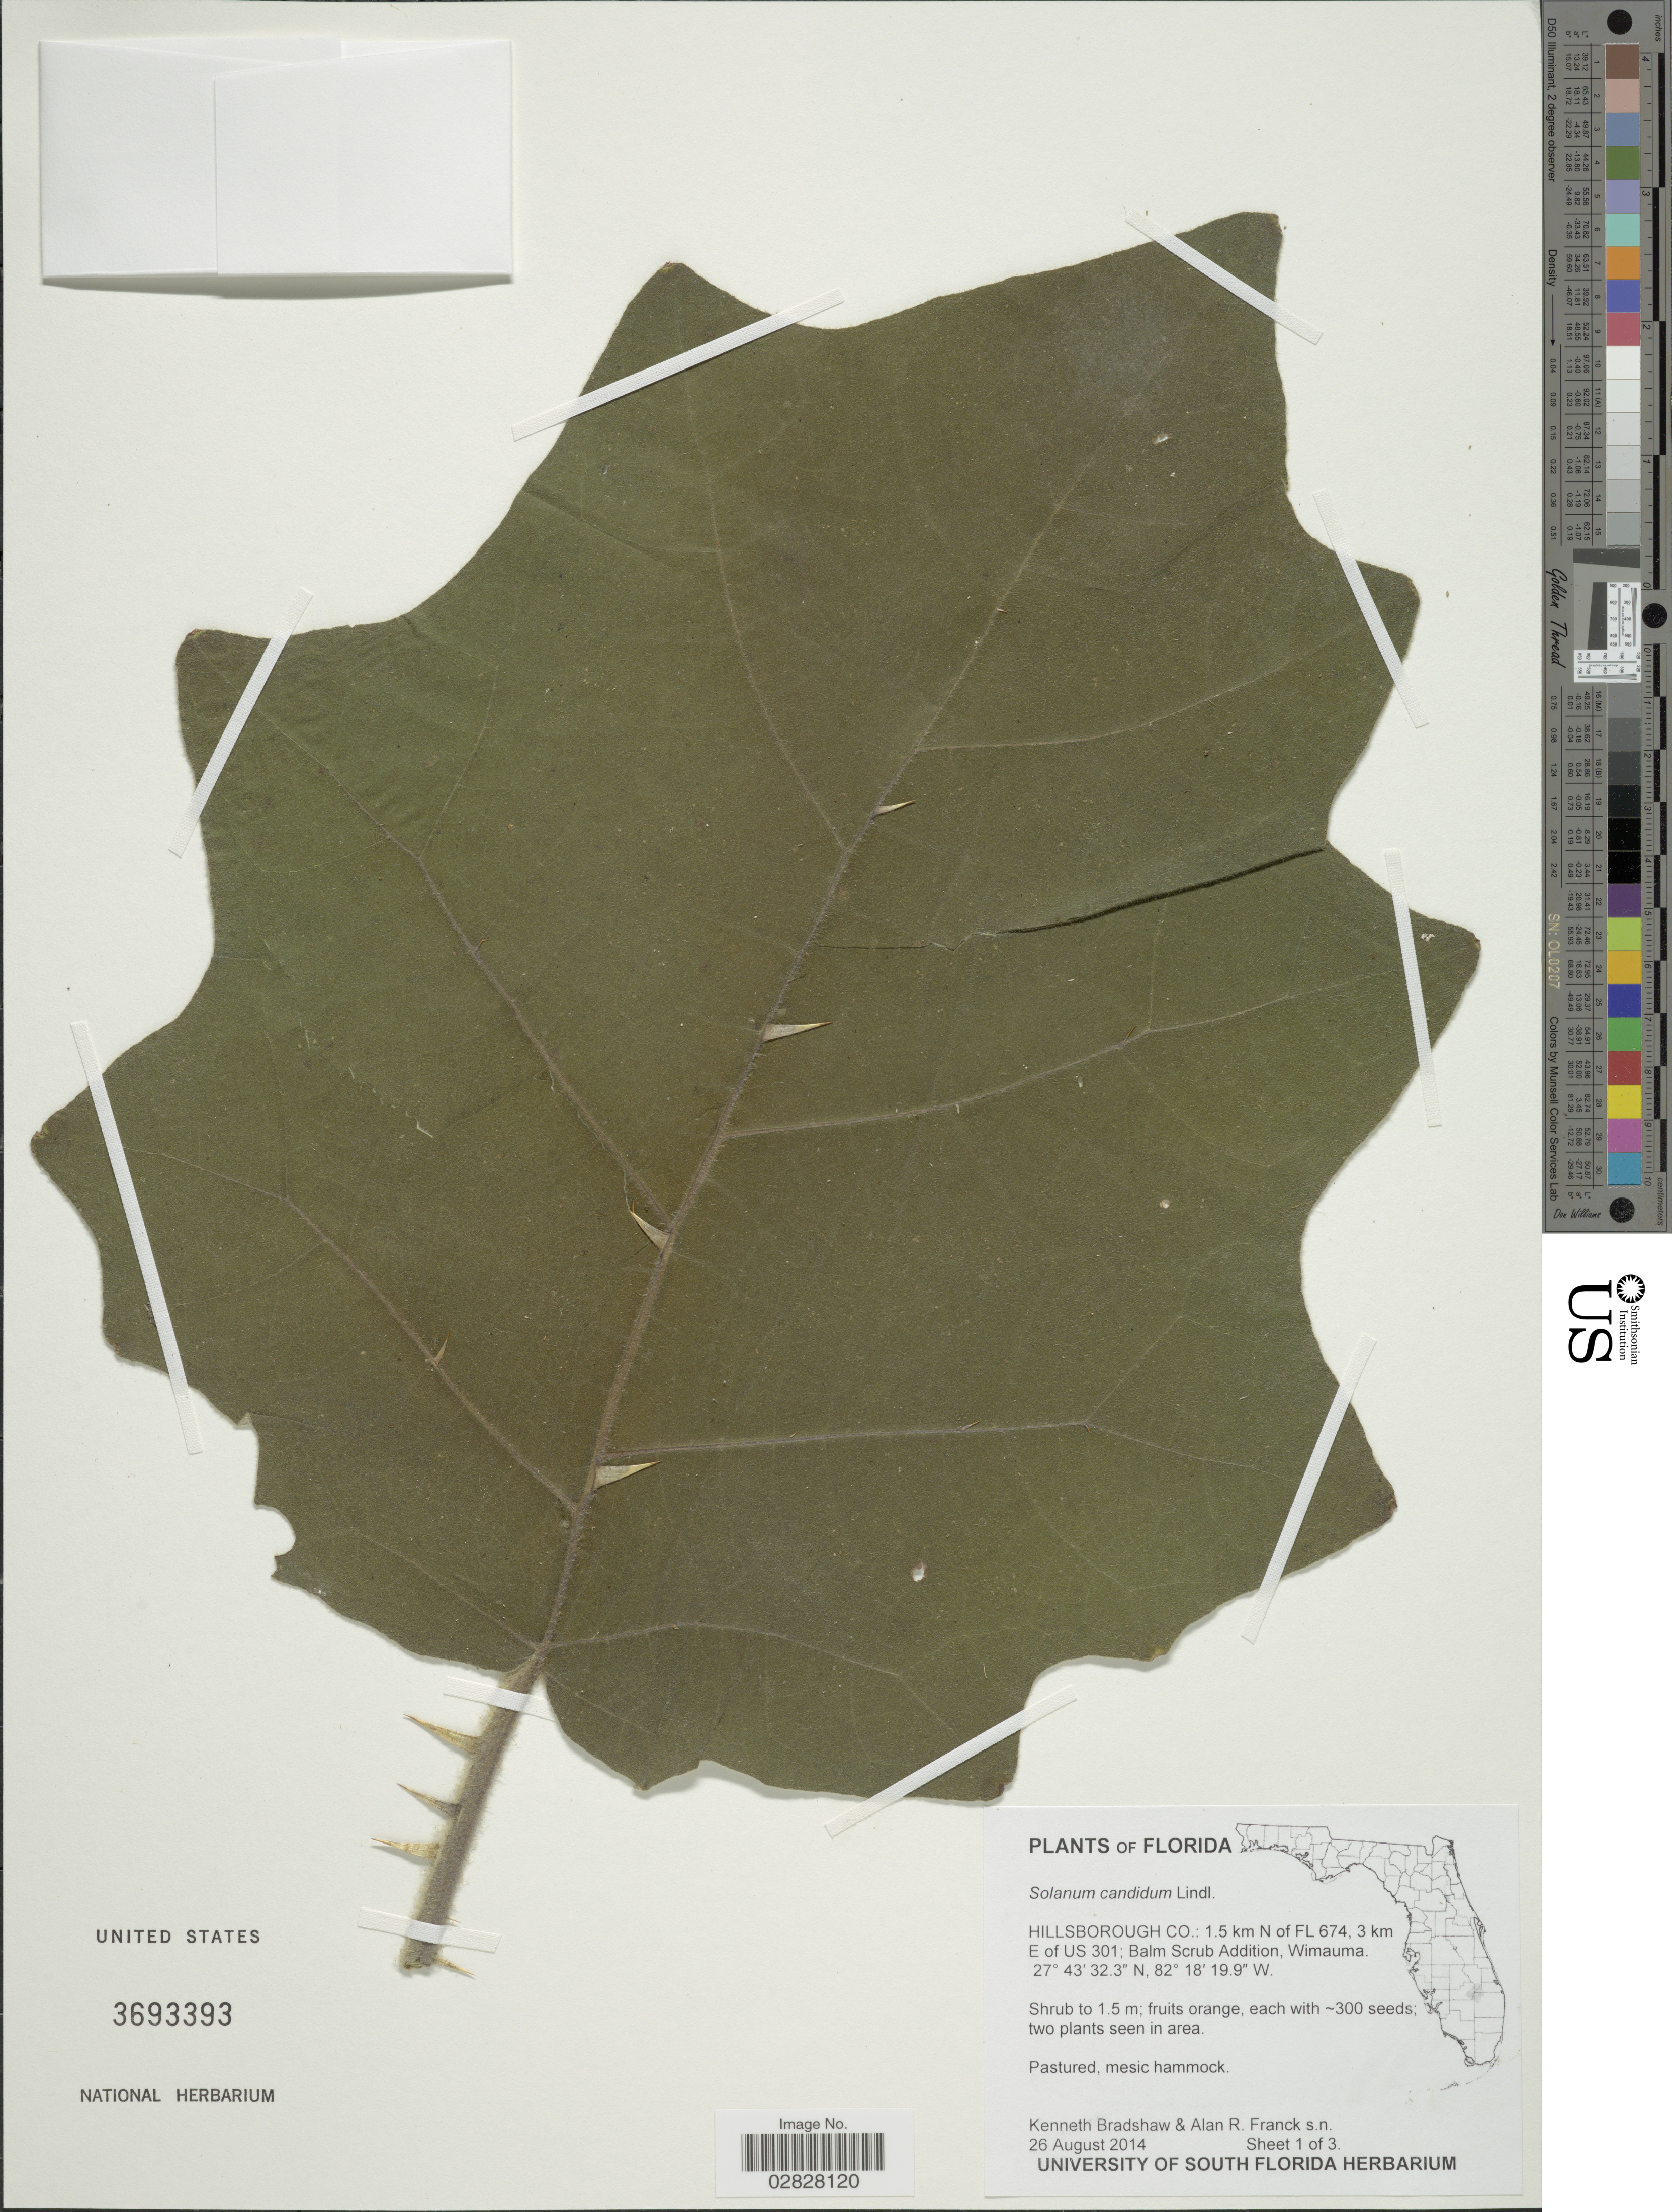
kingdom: Plantae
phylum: Tracheophyta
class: Magnoliopsida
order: Solanales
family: Solanaceae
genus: Solanum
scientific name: Solanum candidum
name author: Lindl.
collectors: K. Bradshaw & A. R. Franck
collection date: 2014-08-26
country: United States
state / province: Florida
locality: Hillsborough Co.: 1.5 km N of FL 674, 3 km E of US 301; Balm Scrub Addition, Wimauma.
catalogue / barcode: US 3693393